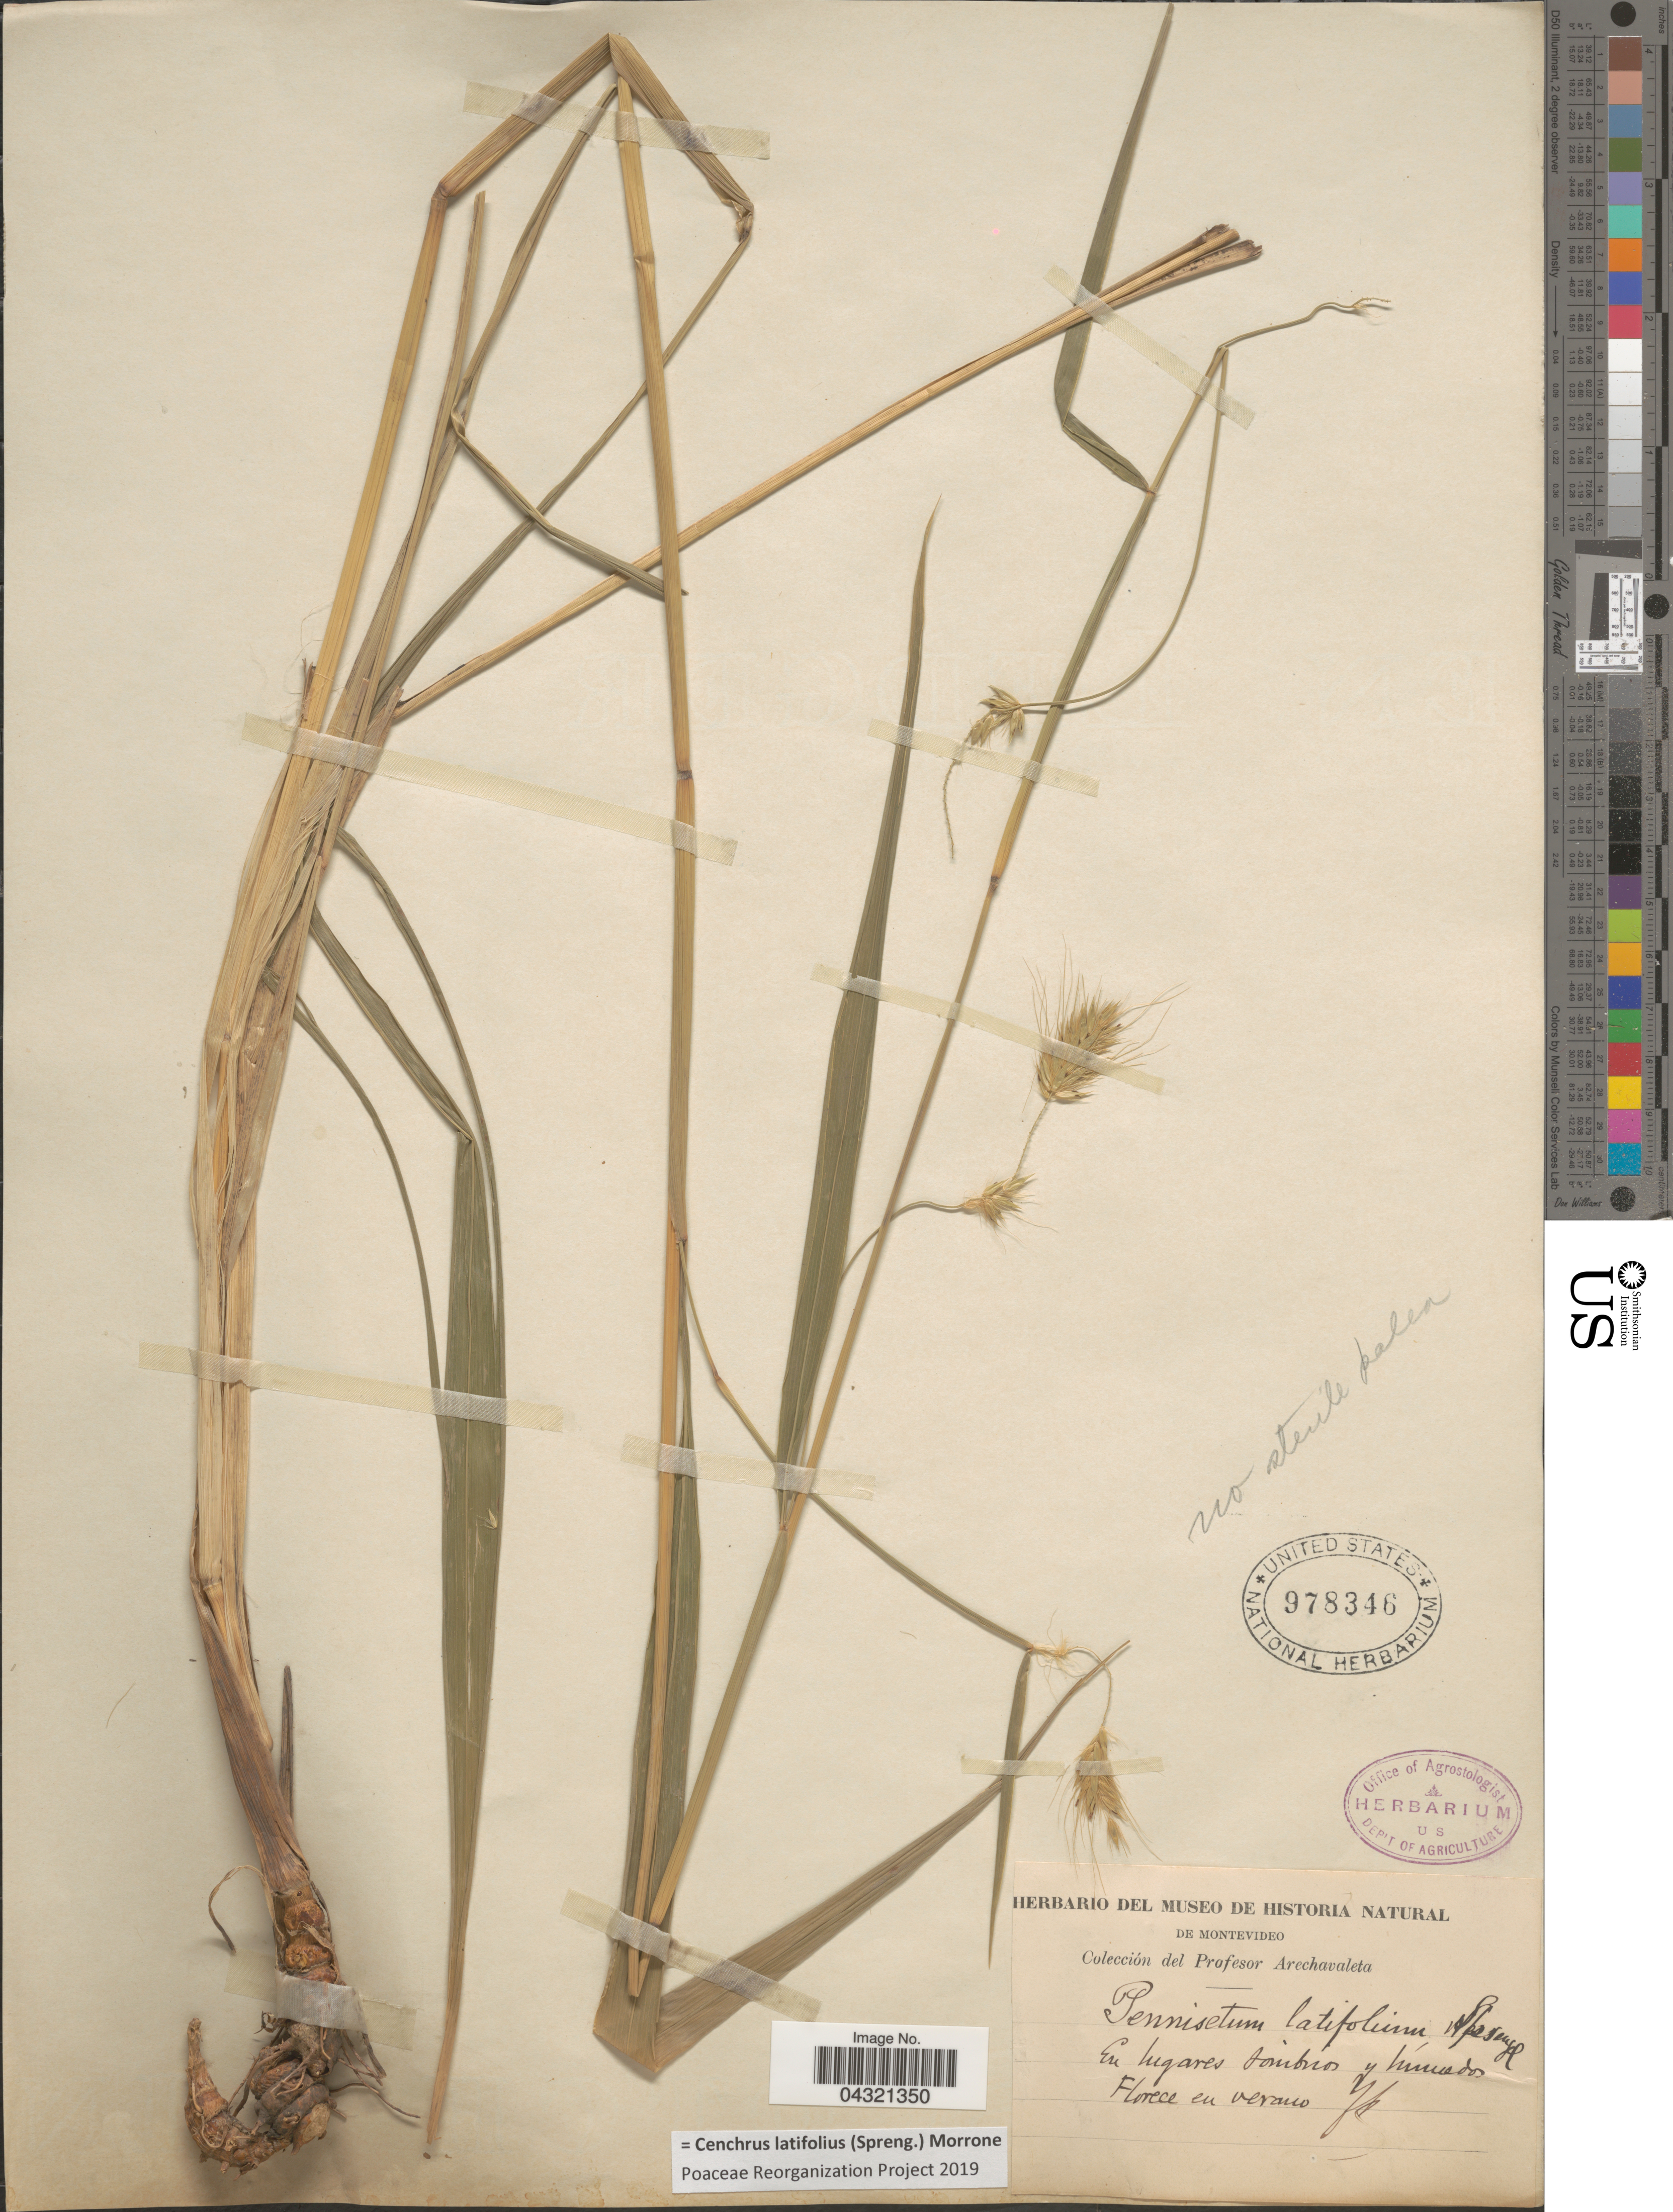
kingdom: Plantae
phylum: Tracheophyta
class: Liliopsida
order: Poales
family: Poaceae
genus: Cenchrus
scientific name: Cenchrus latifolius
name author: (Spreng.) Morrone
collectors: J. Arechavaleta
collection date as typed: Florece en verano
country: Uruguay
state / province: Montevideo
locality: En lugares Sombrios y húmedos.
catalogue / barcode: US 978346